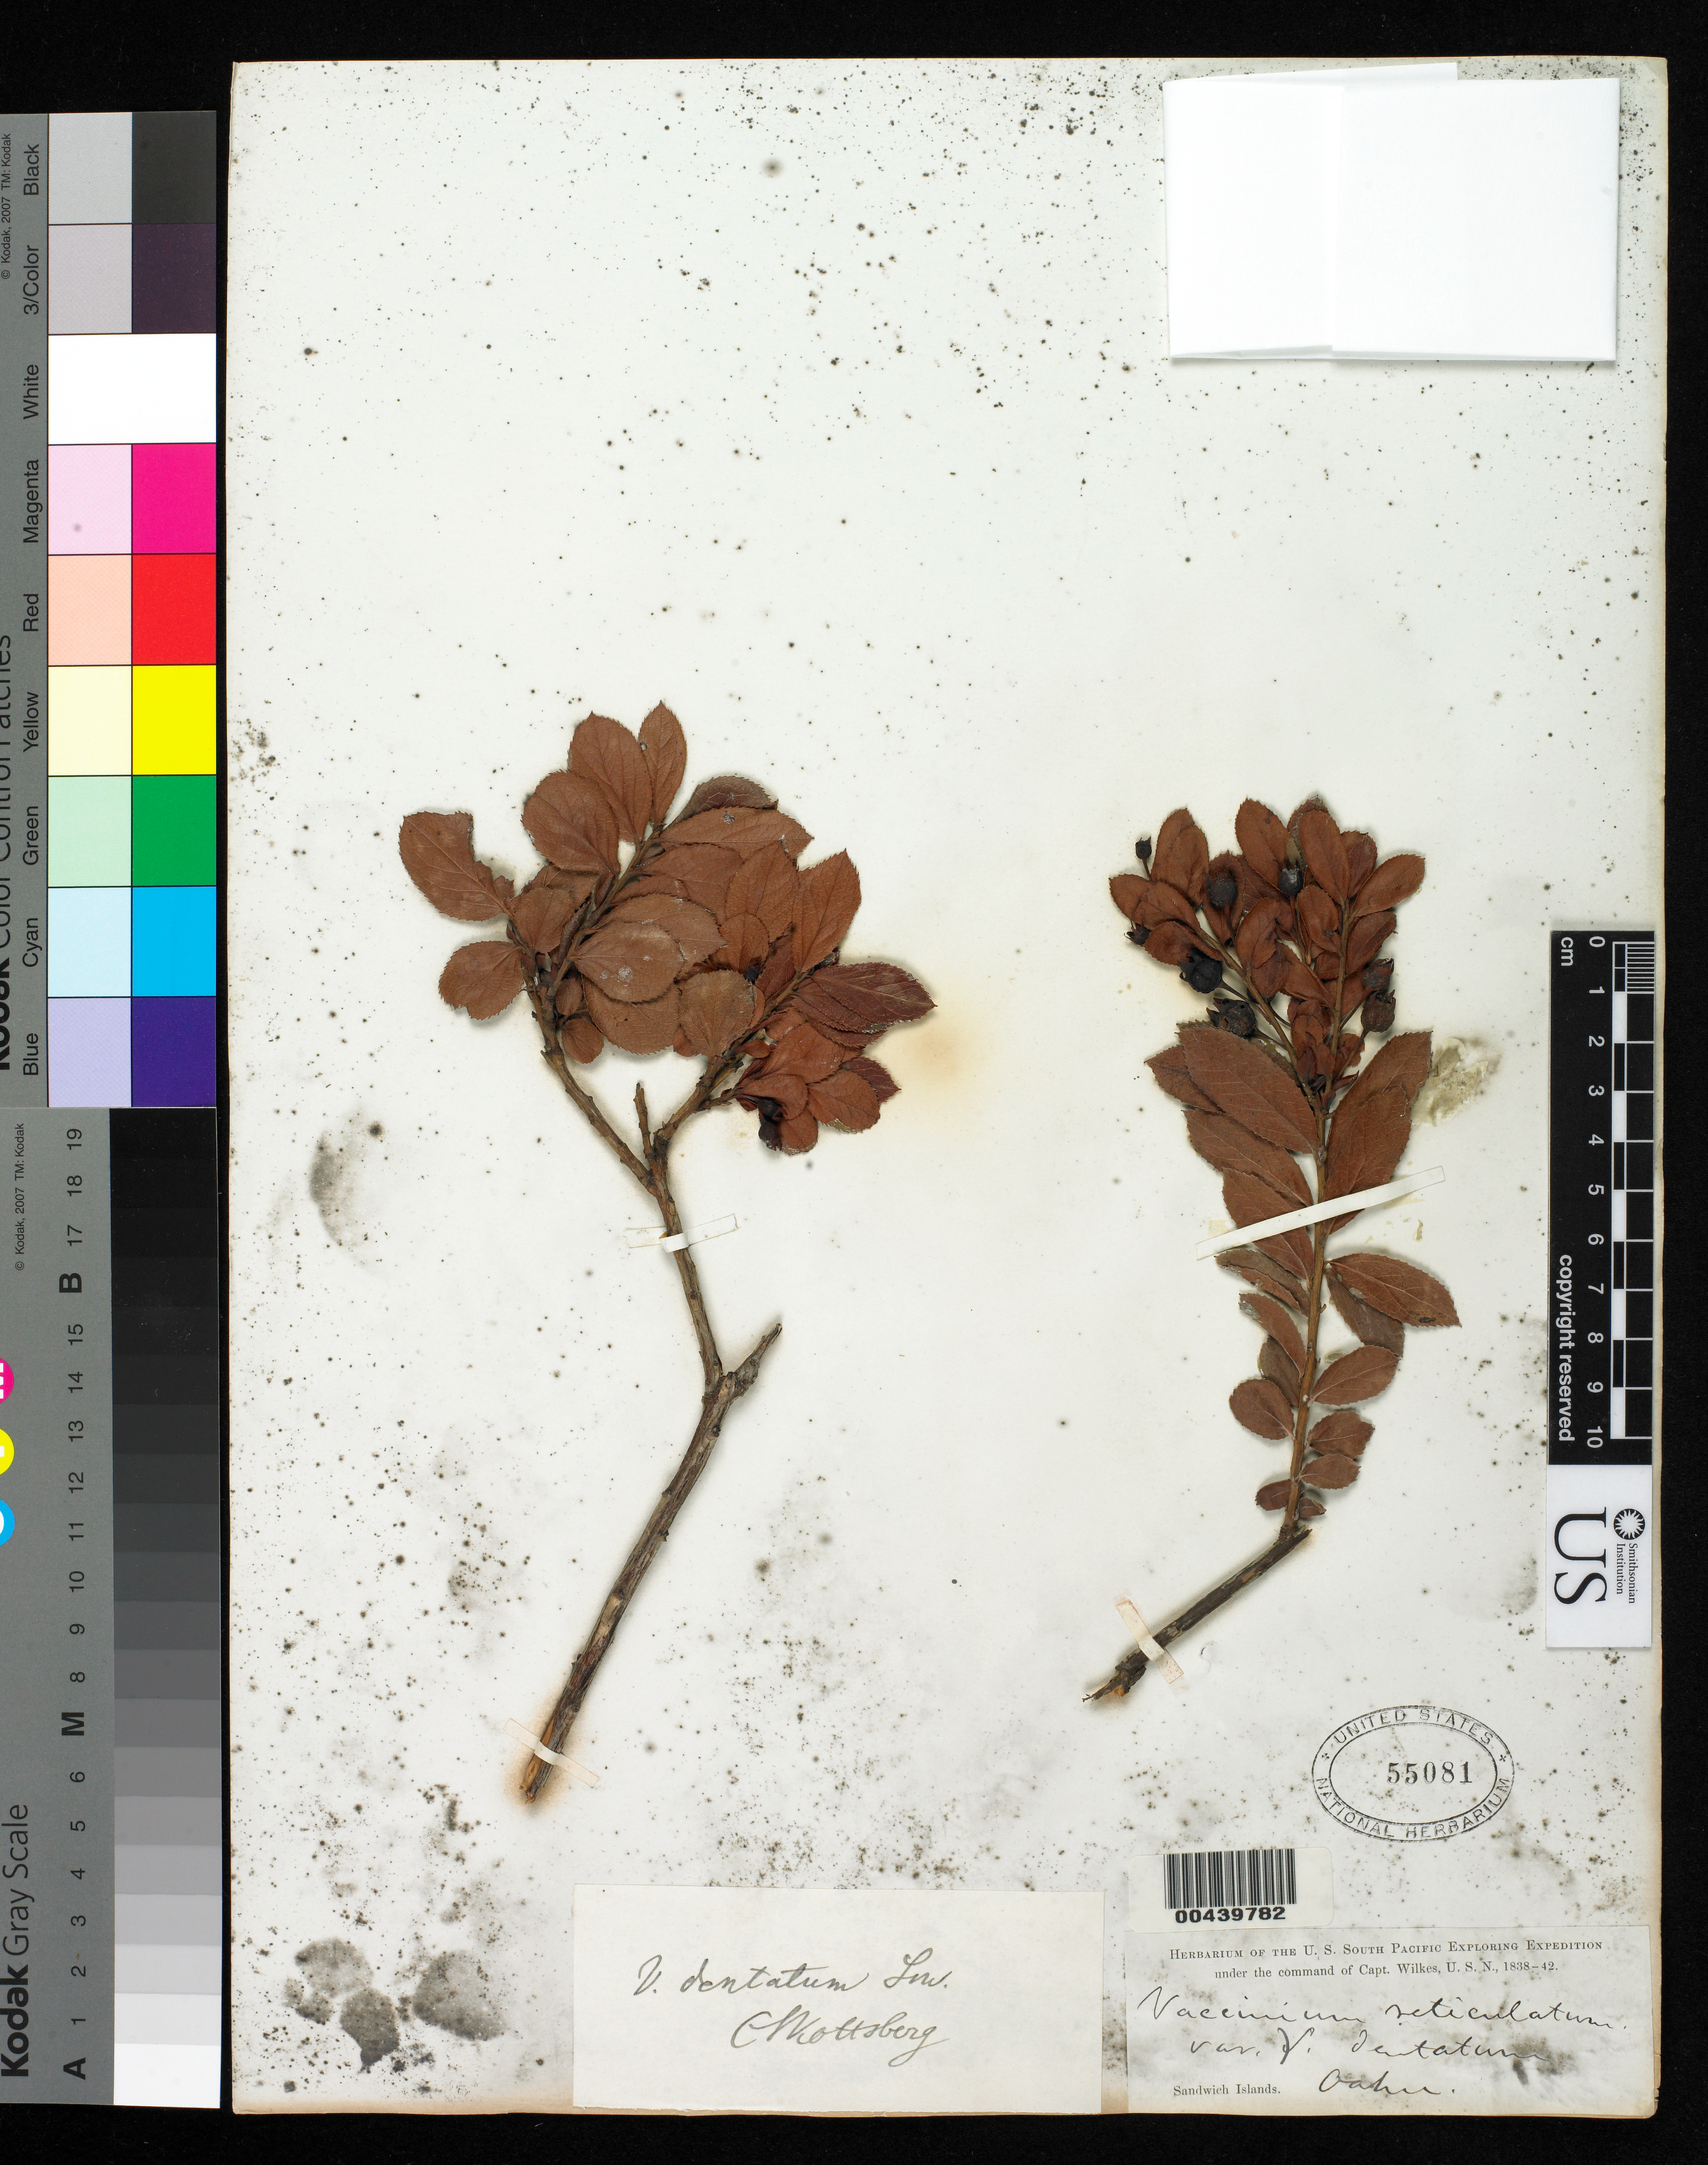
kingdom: Plantae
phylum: Tracheophyta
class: Magnoliopsida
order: Ericales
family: Ericaceae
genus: Vaccinium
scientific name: Vaccinium dentatum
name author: Sm.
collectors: Wilkes Explor. Exped.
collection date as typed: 1838 to -- --- 1842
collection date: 1838/1842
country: United States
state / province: Hawaii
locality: Sandwich Islands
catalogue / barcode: US 55081